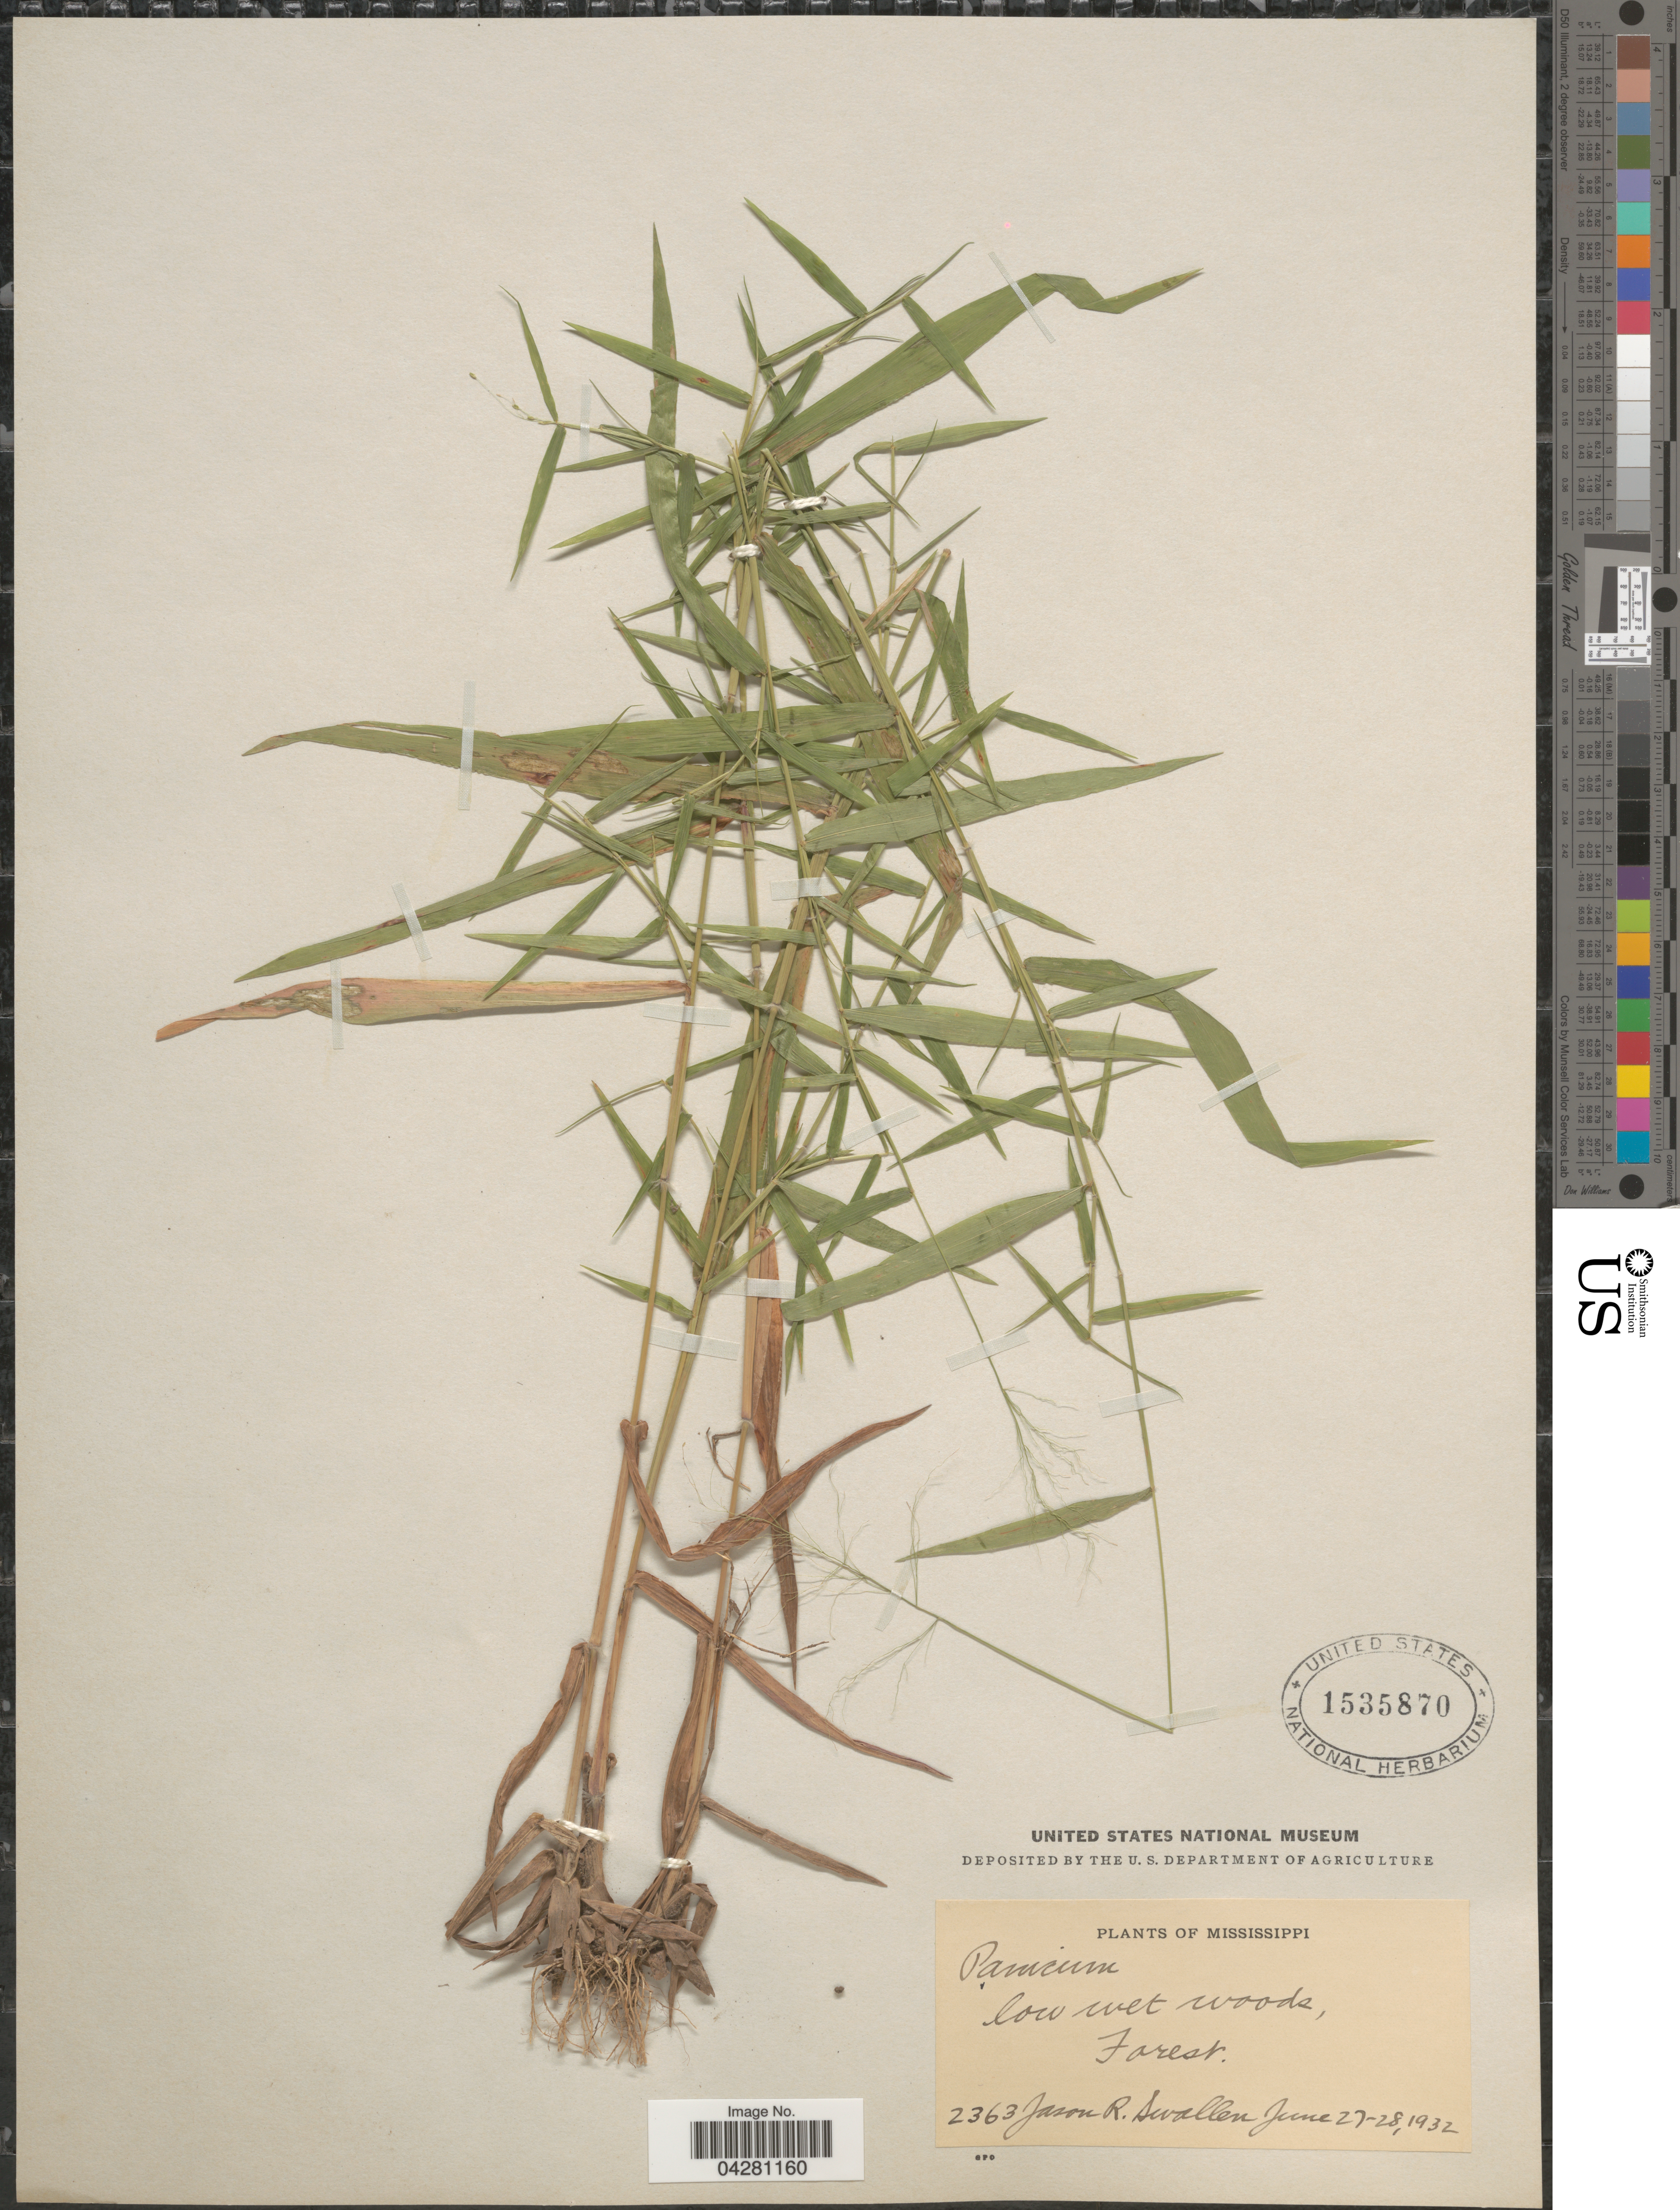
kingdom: Plantae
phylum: Tracheophyta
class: Liliopsida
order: Poales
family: Poaceae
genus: Dichanthelium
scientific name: Dichanthelium dichotomum var. dichotomum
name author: (L.) Gould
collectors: J. R. Swallen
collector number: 2363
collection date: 1932-06-27/1932-06-28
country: United States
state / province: Mississippi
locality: Low wet woods, Forest.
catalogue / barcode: US 1535870